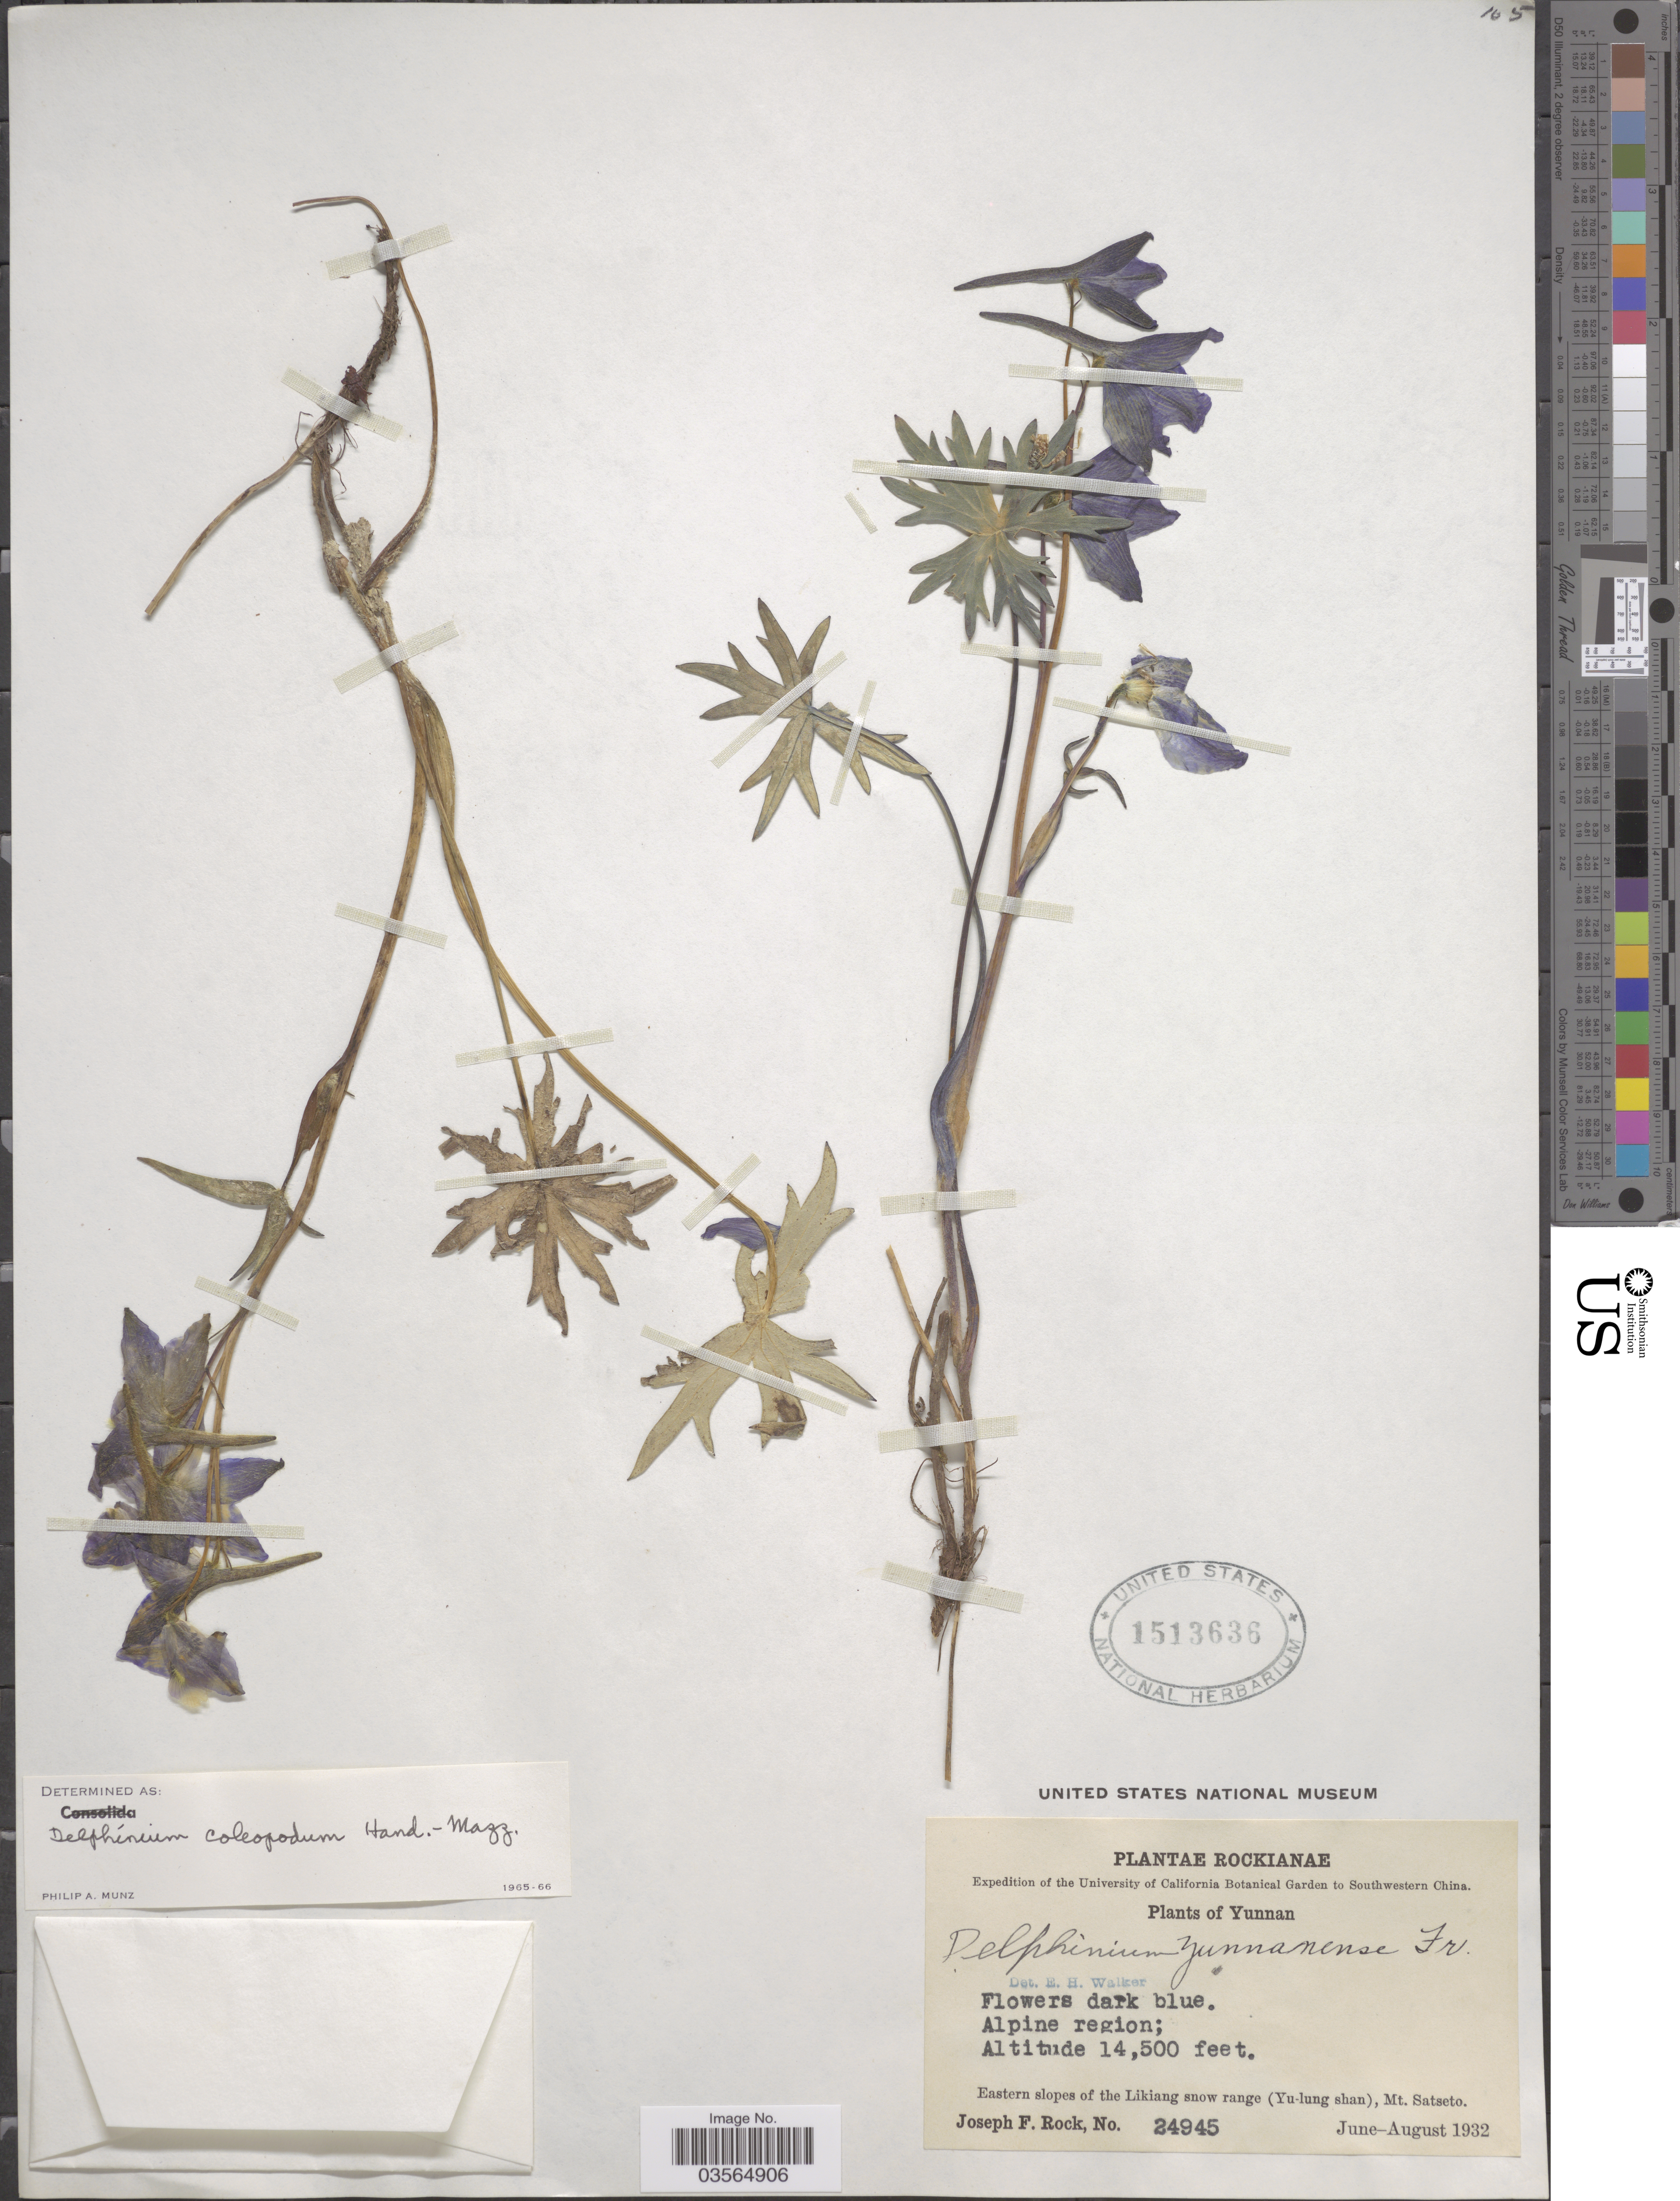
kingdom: Plantae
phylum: Tracheophyta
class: Magnoliopsida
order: Ranunculales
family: Ranunculaceae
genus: Delphinium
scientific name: Delphinium coleopodum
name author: Hand.-Mazz.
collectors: J. F. Rock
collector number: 24945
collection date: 1932-06/1932-08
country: China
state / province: Yunnan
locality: Southwestern China. Eastern slopes of the Likiang snow range (Yu-lung shan), Mt. Satseto.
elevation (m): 4420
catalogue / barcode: US 1513636